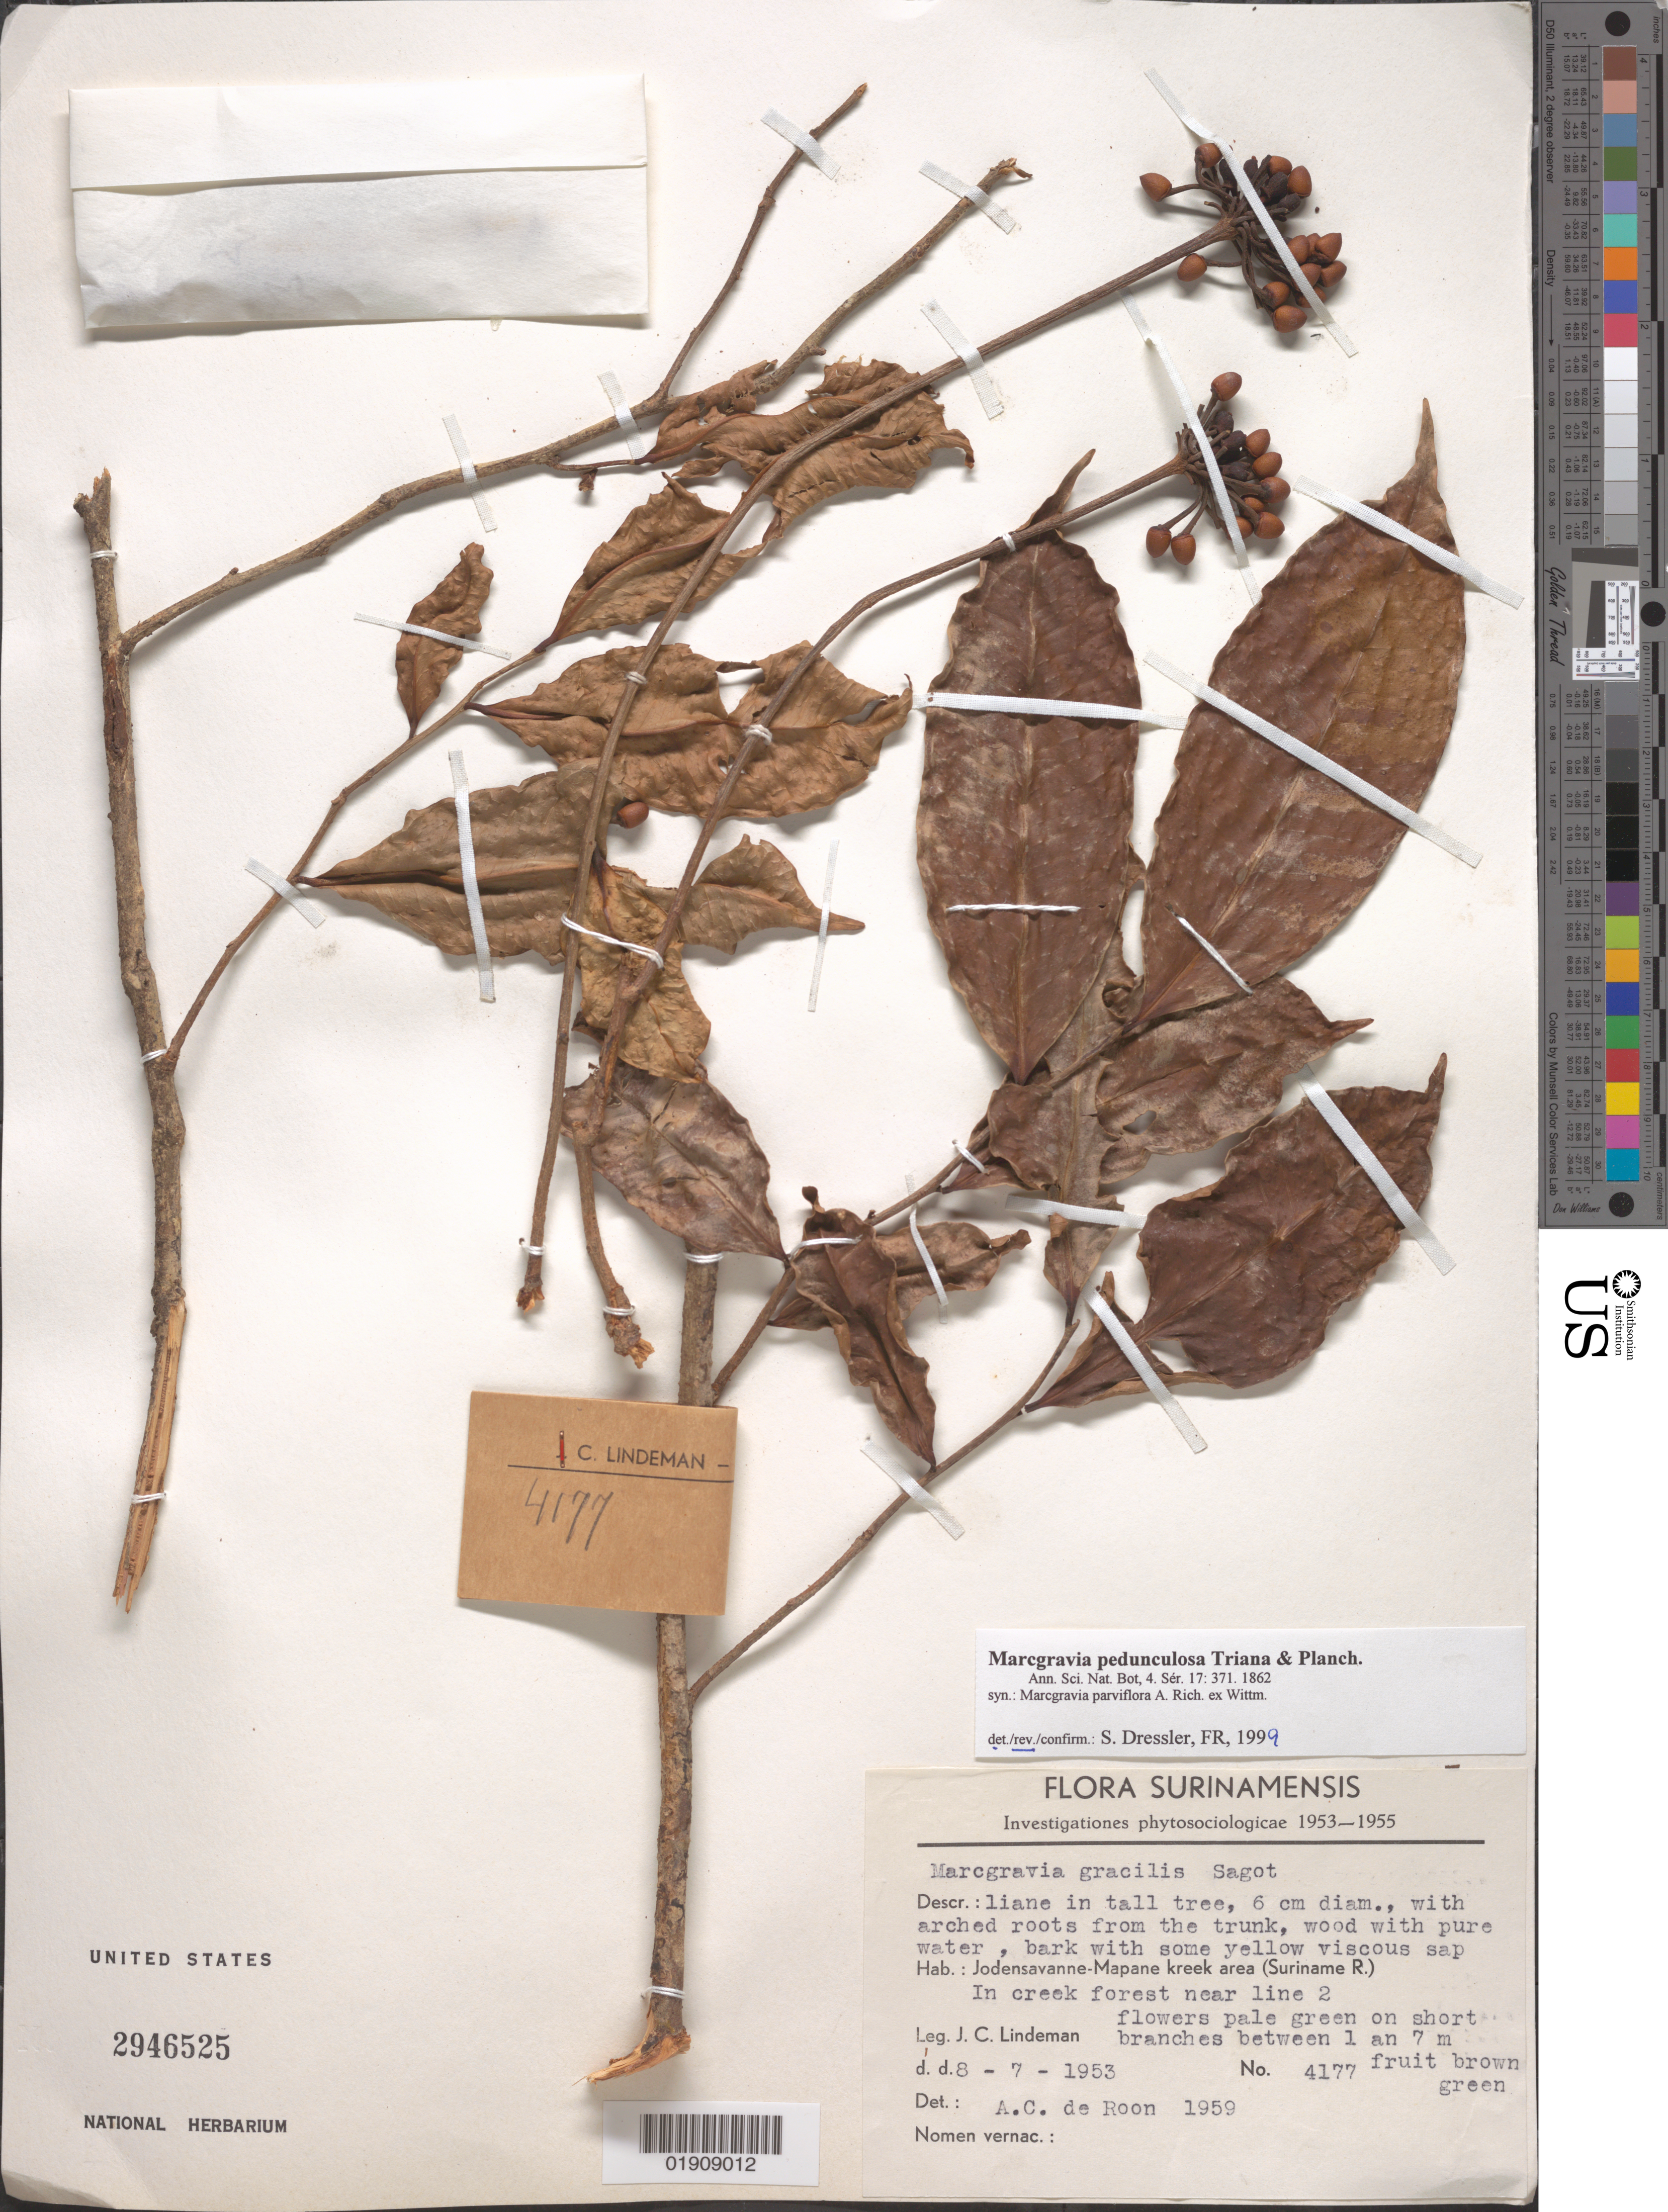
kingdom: Plantae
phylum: Tracheophyta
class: Magnoliopsida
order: Ericales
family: Marcgraviaceae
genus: Marcgravia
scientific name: Marcgravia pedunculosa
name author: Triana & Planch.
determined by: Dressler, S., (FR), Forschungsinstitut Und Naturmuseum Senckenberg (GERMANY)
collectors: J. C. Lindeman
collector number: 4177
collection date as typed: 8-Jul-53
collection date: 1953-07-08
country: Suriname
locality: Jodensavanne-Mapane kreek area (Suriname River)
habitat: in creek forest near line 2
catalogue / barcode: US 2946525